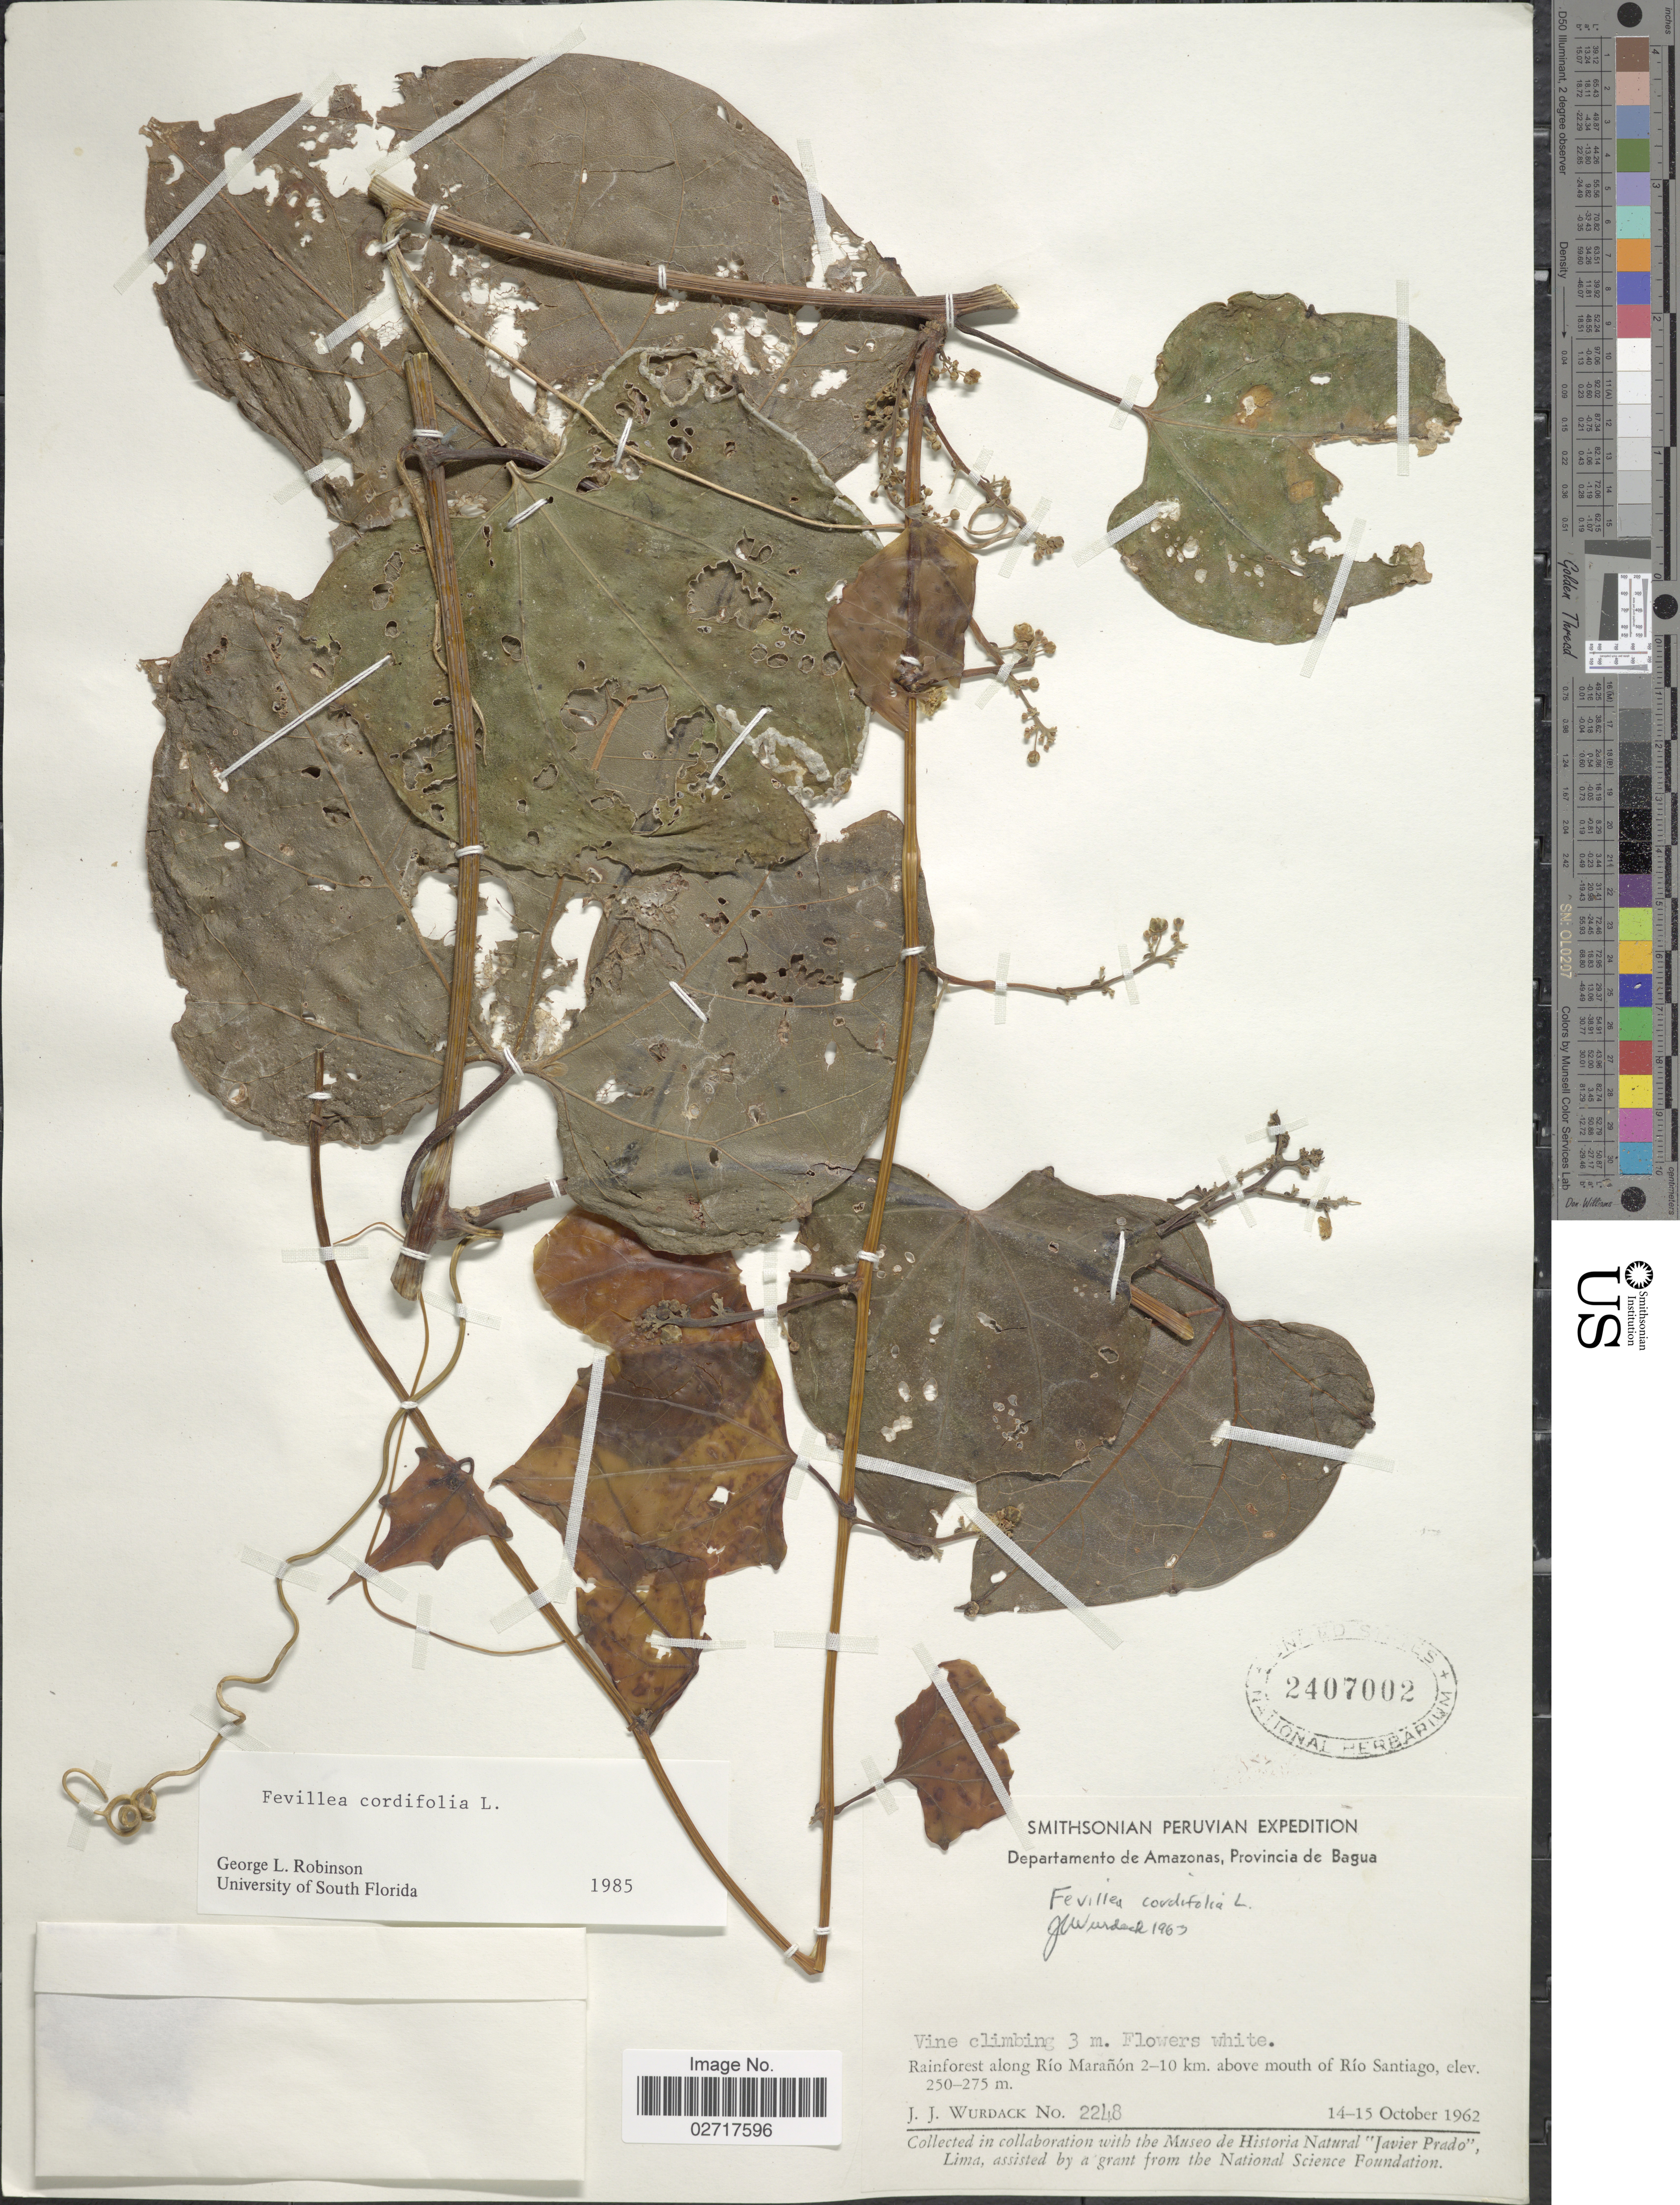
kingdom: Plantae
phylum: Tracheophyta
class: Magnoliopsida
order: Cucurbitales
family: Cucurbitaceae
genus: Fevillea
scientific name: Fevillea cordifolia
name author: L.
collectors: J. J. Wurdack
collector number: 2248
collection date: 1962-10-14/1962-10-15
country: Peru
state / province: Amazonas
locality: Provincia de Bagua. Rainforest along Rio Maranon 2-10 km. above mouth of Rio Santiago.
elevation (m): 250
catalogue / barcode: US 2407002